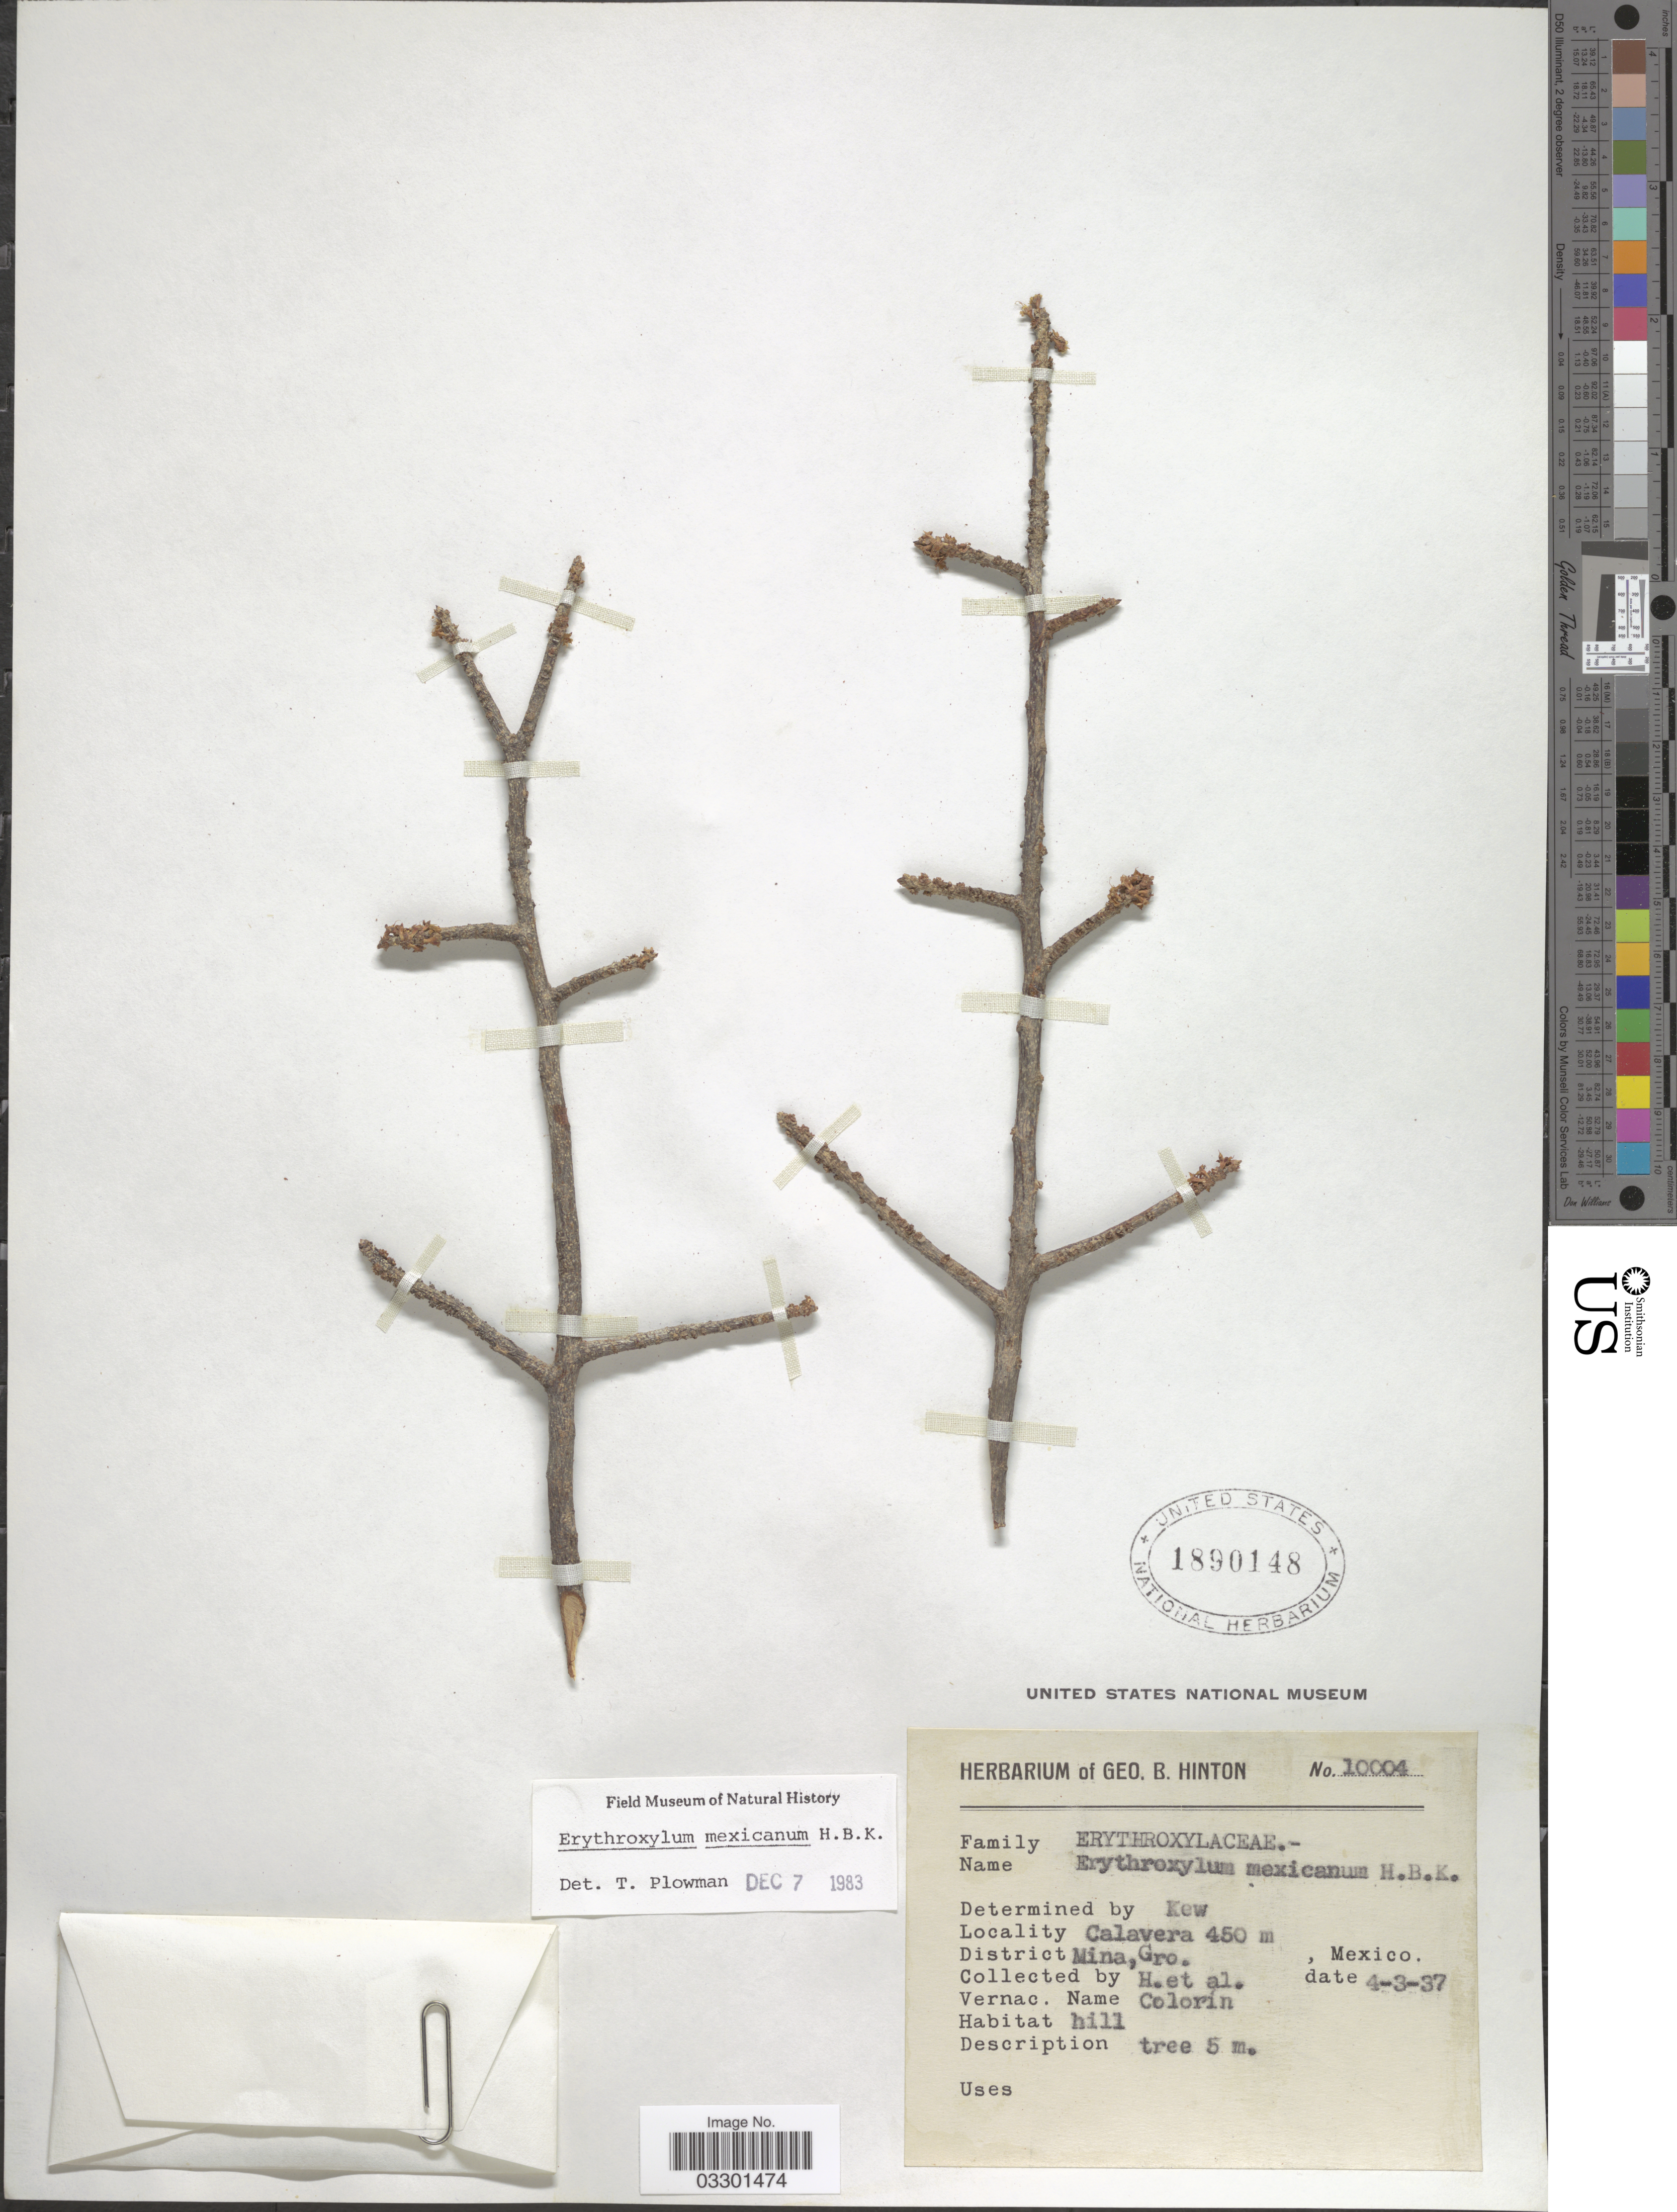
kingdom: Plantae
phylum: Tracheophyta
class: Magnoliopsida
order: Malpighiales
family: Erythroxylaceae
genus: Erythroxylum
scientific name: Erythroxylum mexicanum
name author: Kunth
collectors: G. B. Hinton & et al.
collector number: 10004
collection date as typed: Transcribed d/m/y: 4/3/37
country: Mexico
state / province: Guerrero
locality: Calavera. District Mina.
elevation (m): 450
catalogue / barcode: US 1890148